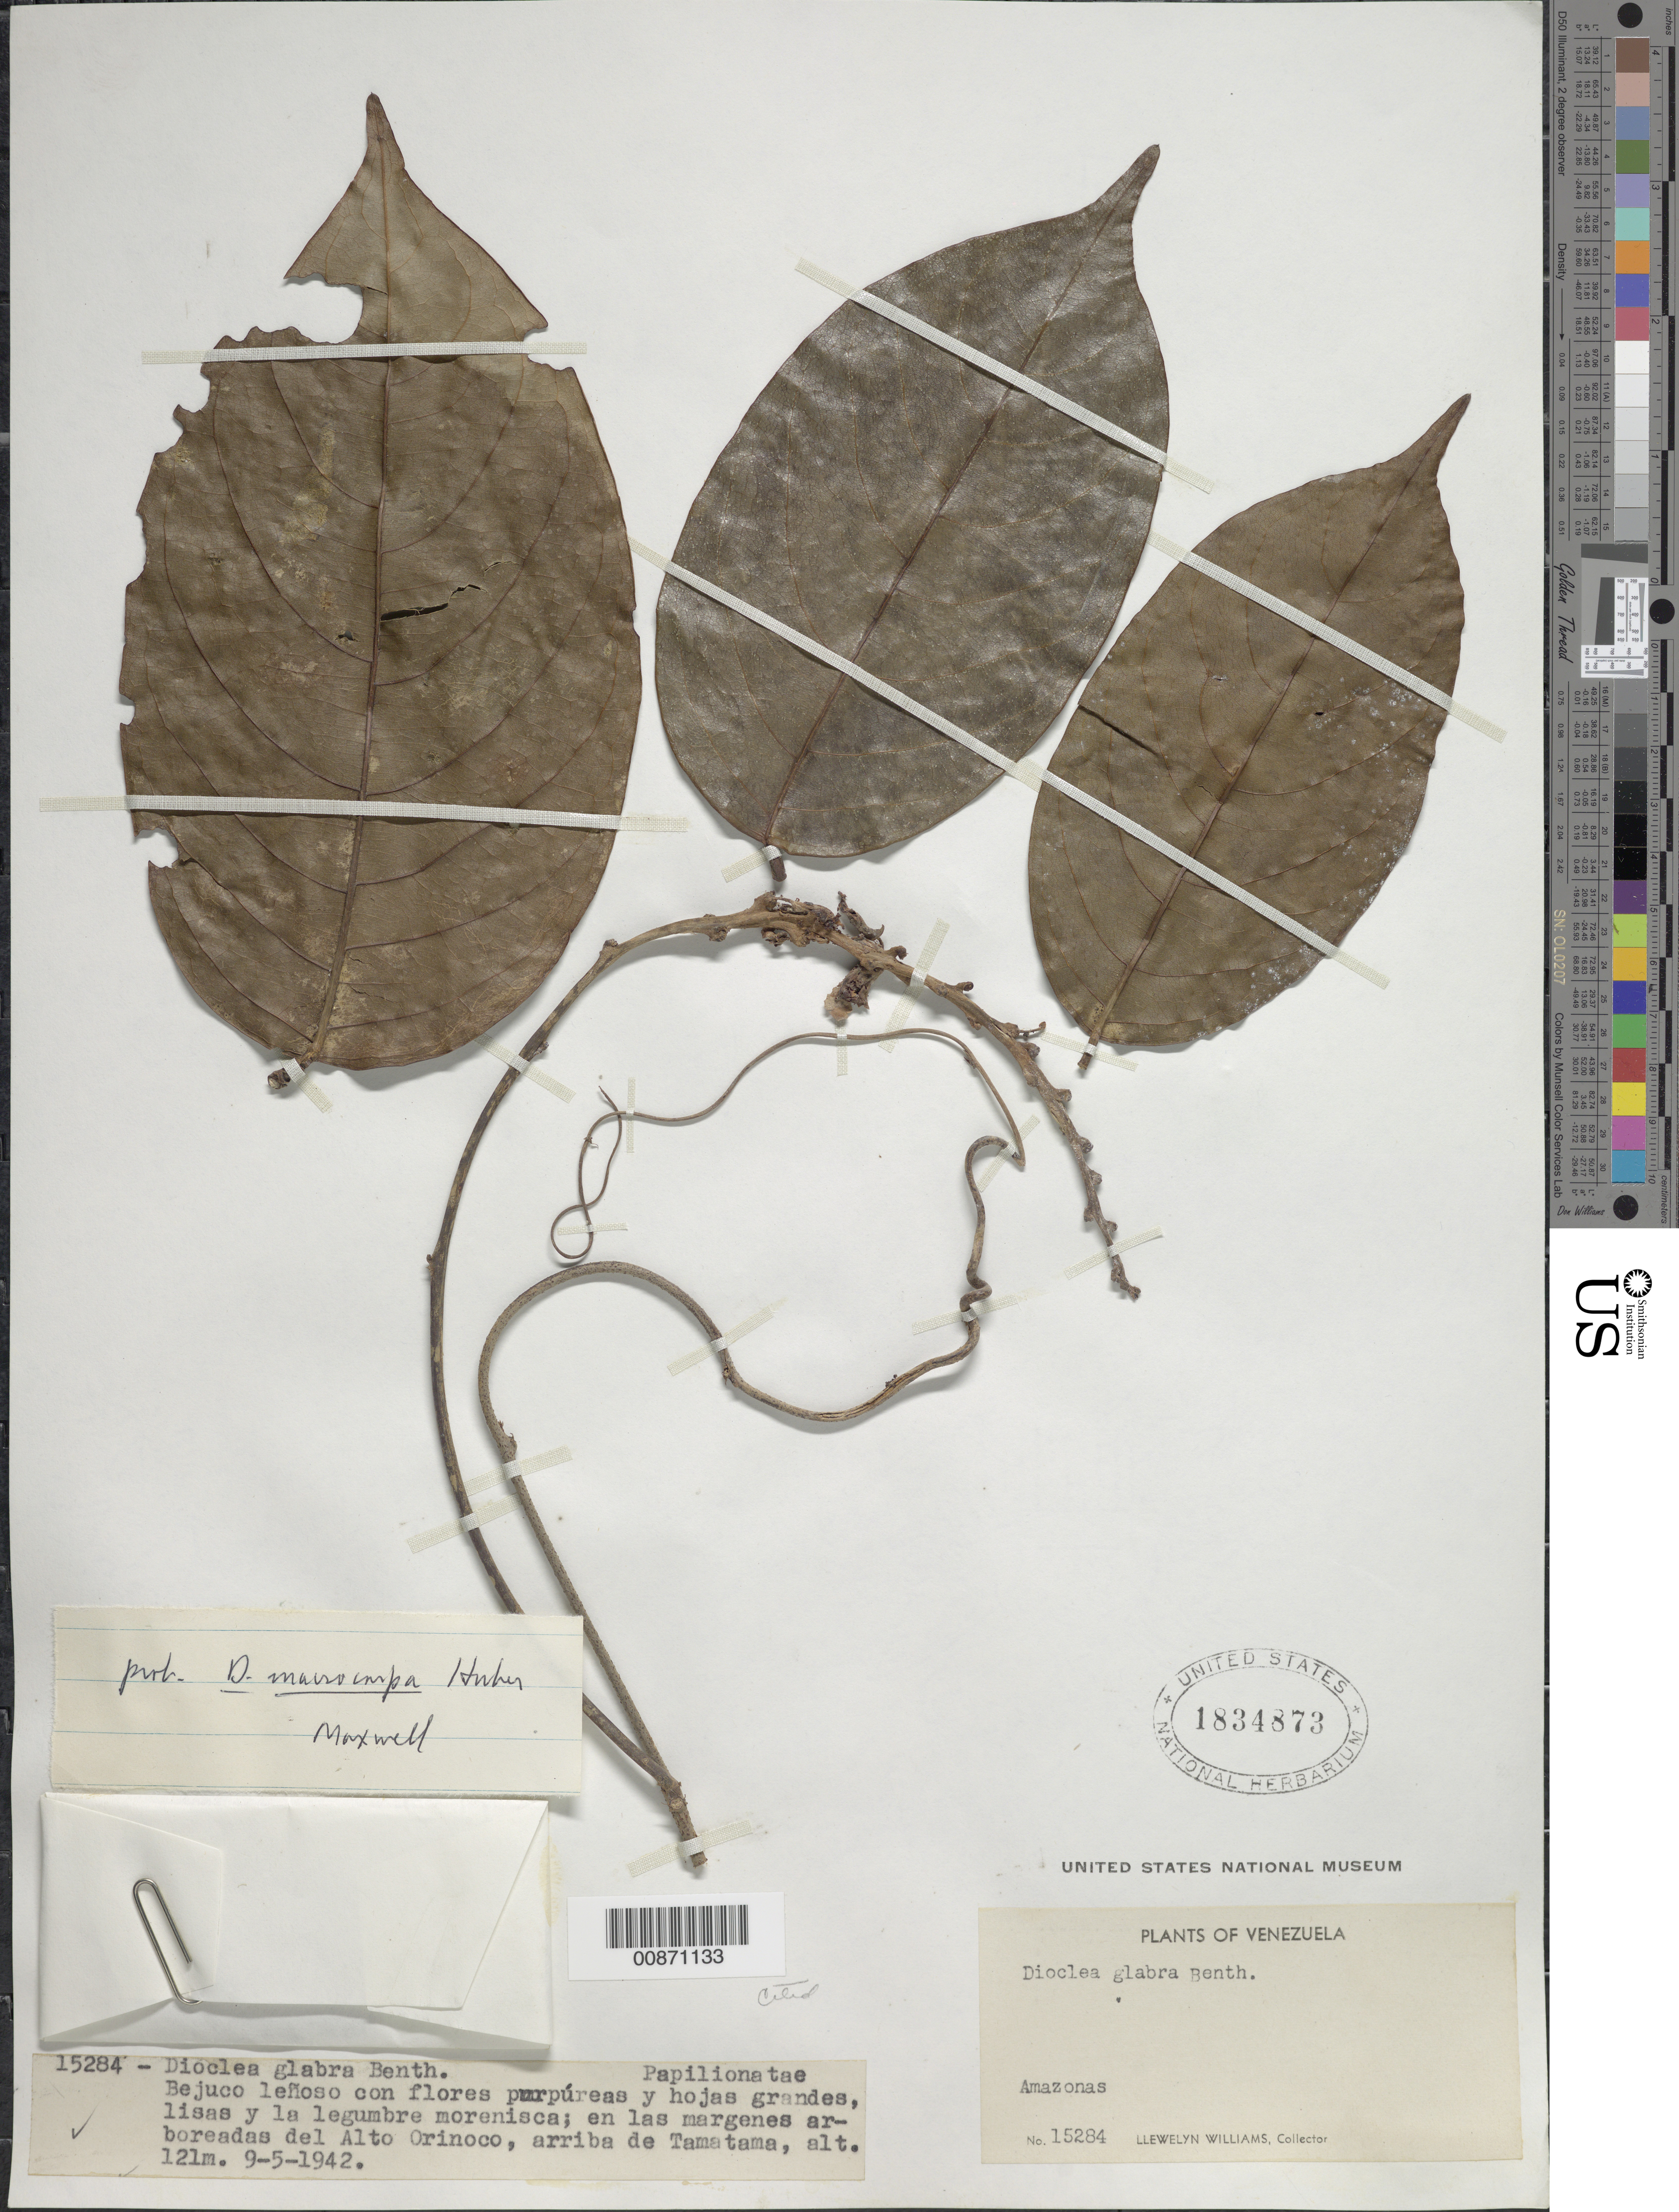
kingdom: Plantae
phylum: Tracheophyta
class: Magnoliopsida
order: Fabales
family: Fabaceae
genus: Macropsychanthus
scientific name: Macropsychanthus macrocarpus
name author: (Huber) L.P. Queiroz & Snak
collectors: Ll. Williams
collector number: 15284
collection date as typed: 9-May-42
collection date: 1942-05-09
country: Venezuela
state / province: Amazonas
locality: Tamatama, Alto Río Orinoco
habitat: Margenes arboreadas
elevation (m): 121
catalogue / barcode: US 1834873